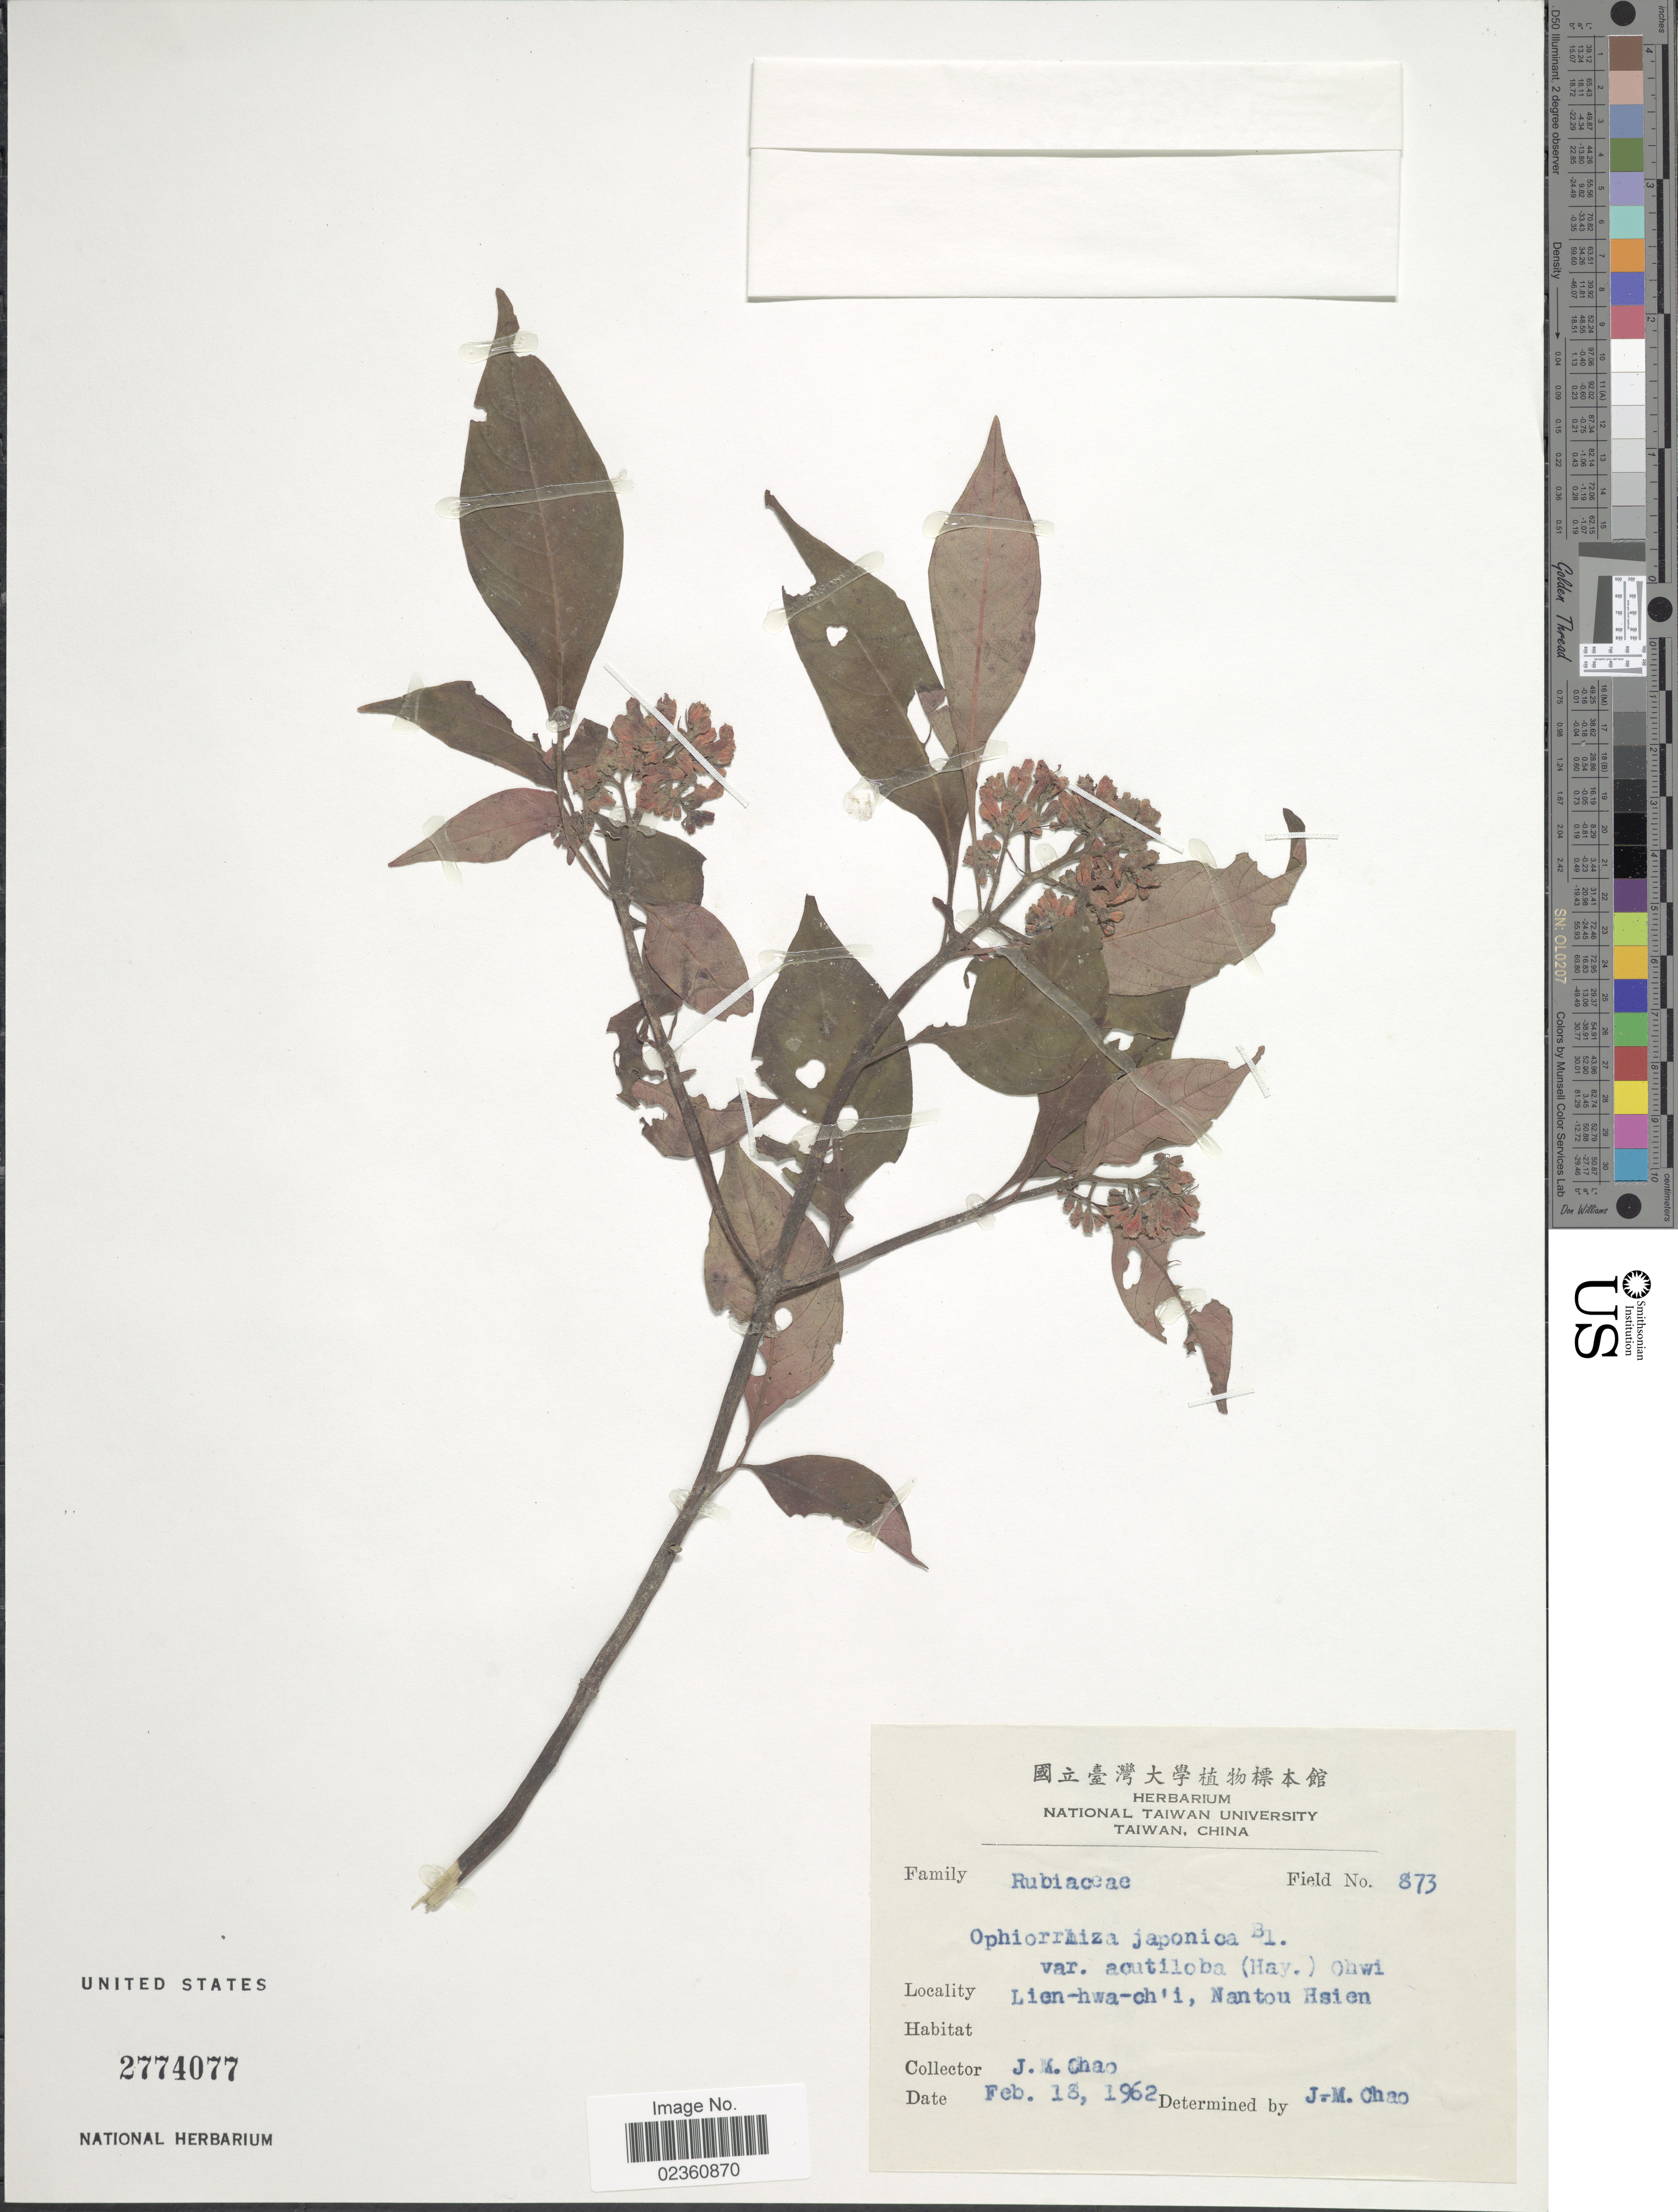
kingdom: Plantae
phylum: Tracheophyta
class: Magnoliopsida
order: Gentianales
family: Rubiaceae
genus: Ophiorrhiza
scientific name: Ophiorrhiza japonica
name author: Blume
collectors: J. Chao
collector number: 873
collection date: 1962-02-18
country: Taiwan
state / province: Nantou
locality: Lien-hwa-ch' i, Nantou Hsien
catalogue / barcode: US 2774077